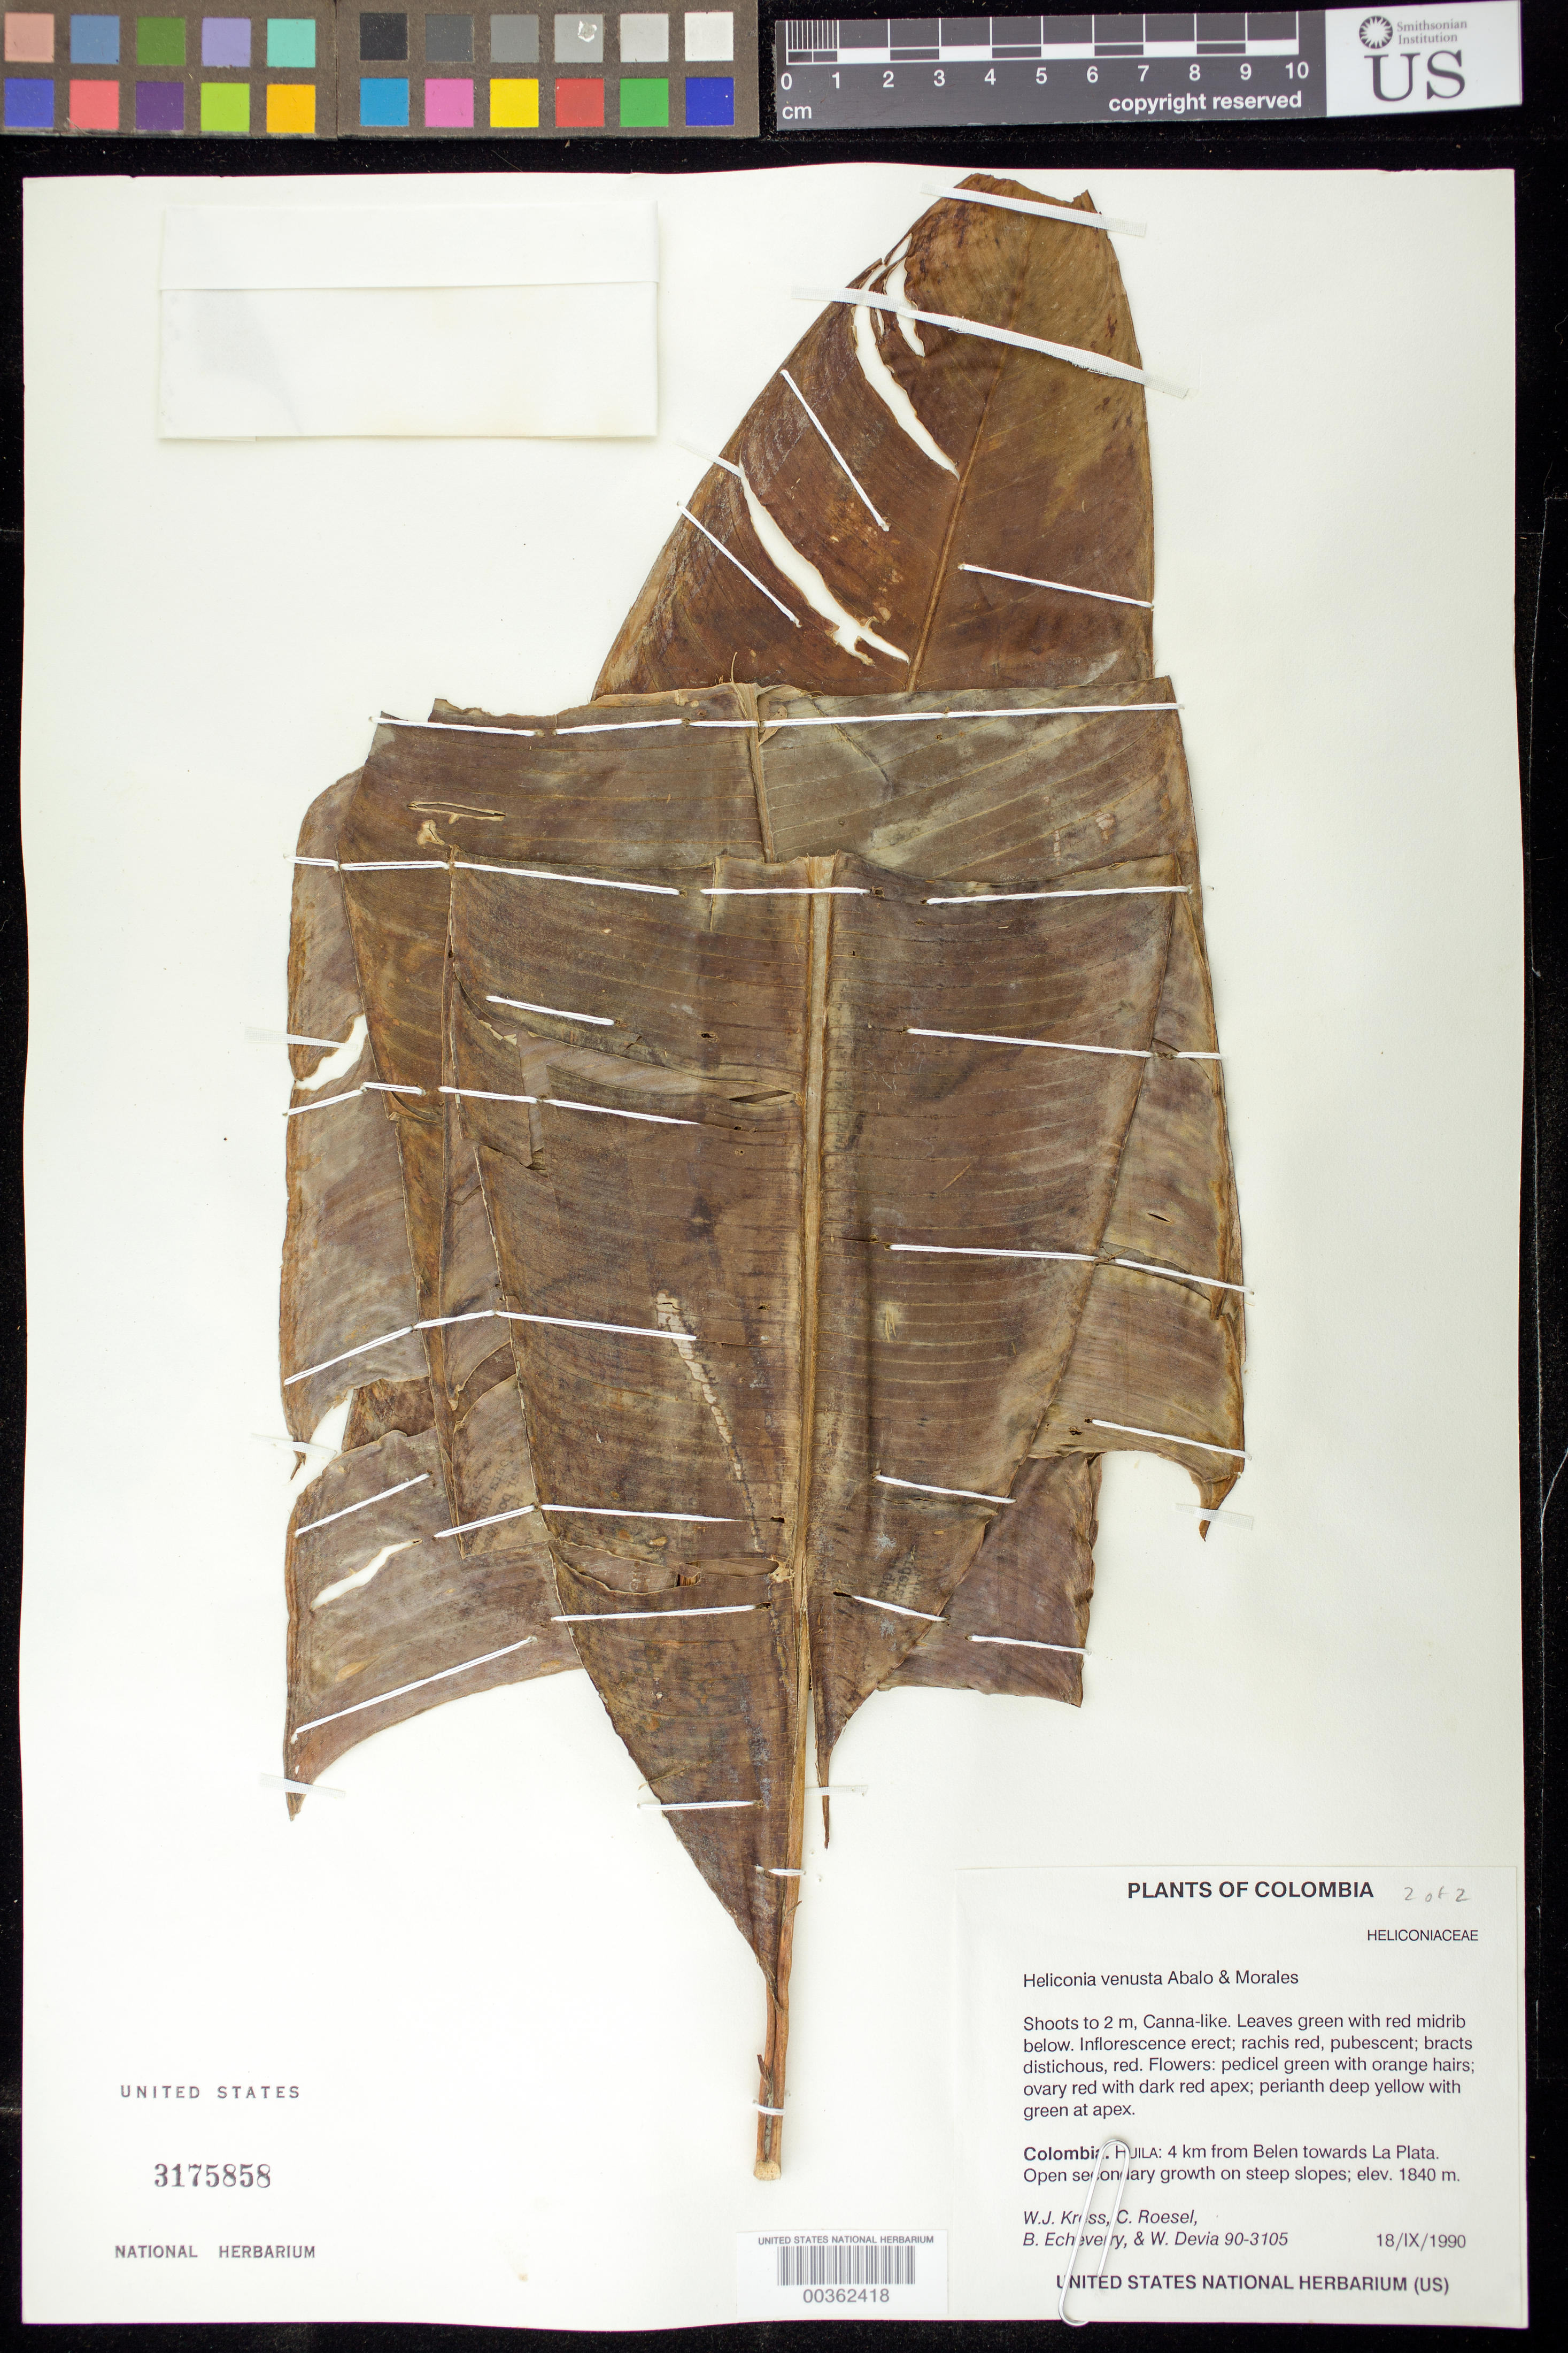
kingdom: Plantae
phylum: Tracheophyta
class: Liliopsida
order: Zingiberales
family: Heliconiaceae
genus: Heliconia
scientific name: Heliconia venusta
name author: Abalo & G. Morales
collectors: W. J. Kress, C. S. Roesel, B. Echeverry & W. Devia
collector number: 90-3105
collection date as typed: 18 Sep 1990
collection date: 1990-09-18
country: Colombia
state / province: Huila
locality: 4 km from Belem towards la Plata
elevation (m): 1840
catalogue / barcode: US 3175858